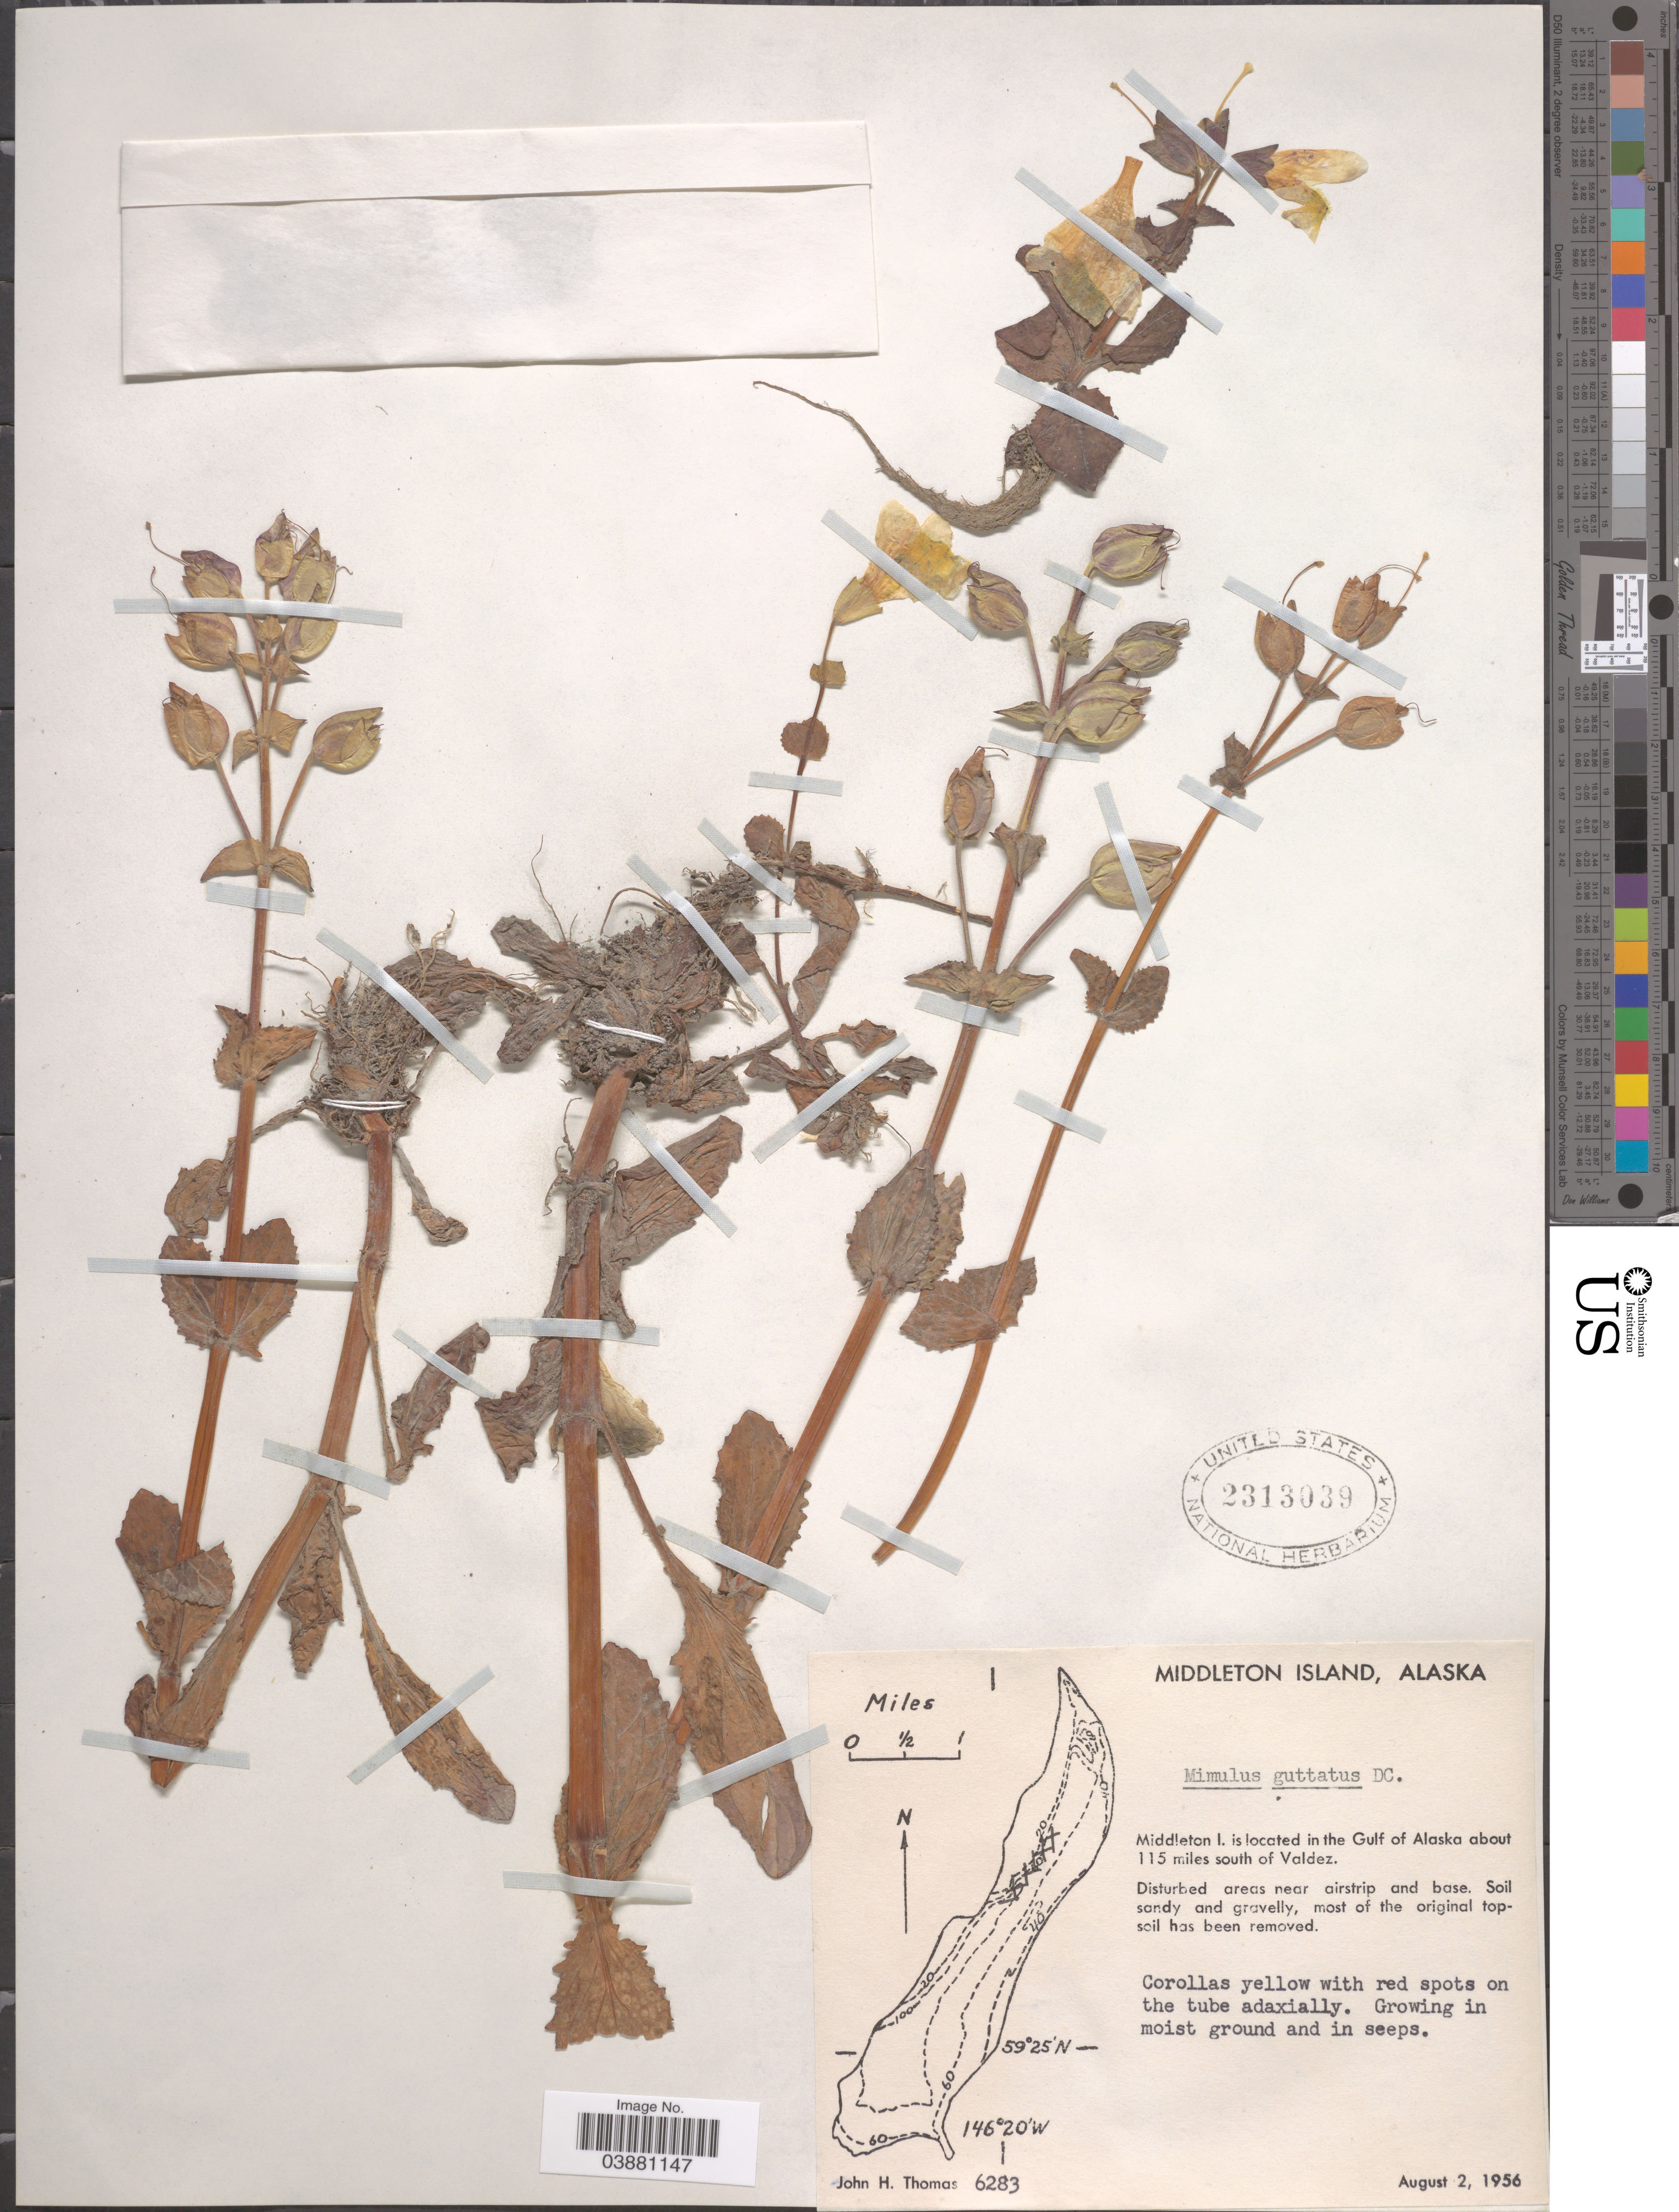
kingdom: Plantae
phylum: Tracheophyta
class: Magnoliopsida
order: Lamiales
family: Phrymaceae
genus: Mimulus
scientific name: Mimulus guttatus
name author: DC.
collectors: J. H. Thomas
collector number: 6283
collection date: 1956-08-02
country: United States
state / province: Alaska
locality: Middleton Island. Middleton I. is located in the Gulf of Alaska about 115 miles south of Valdez.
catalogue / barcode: US 2313039